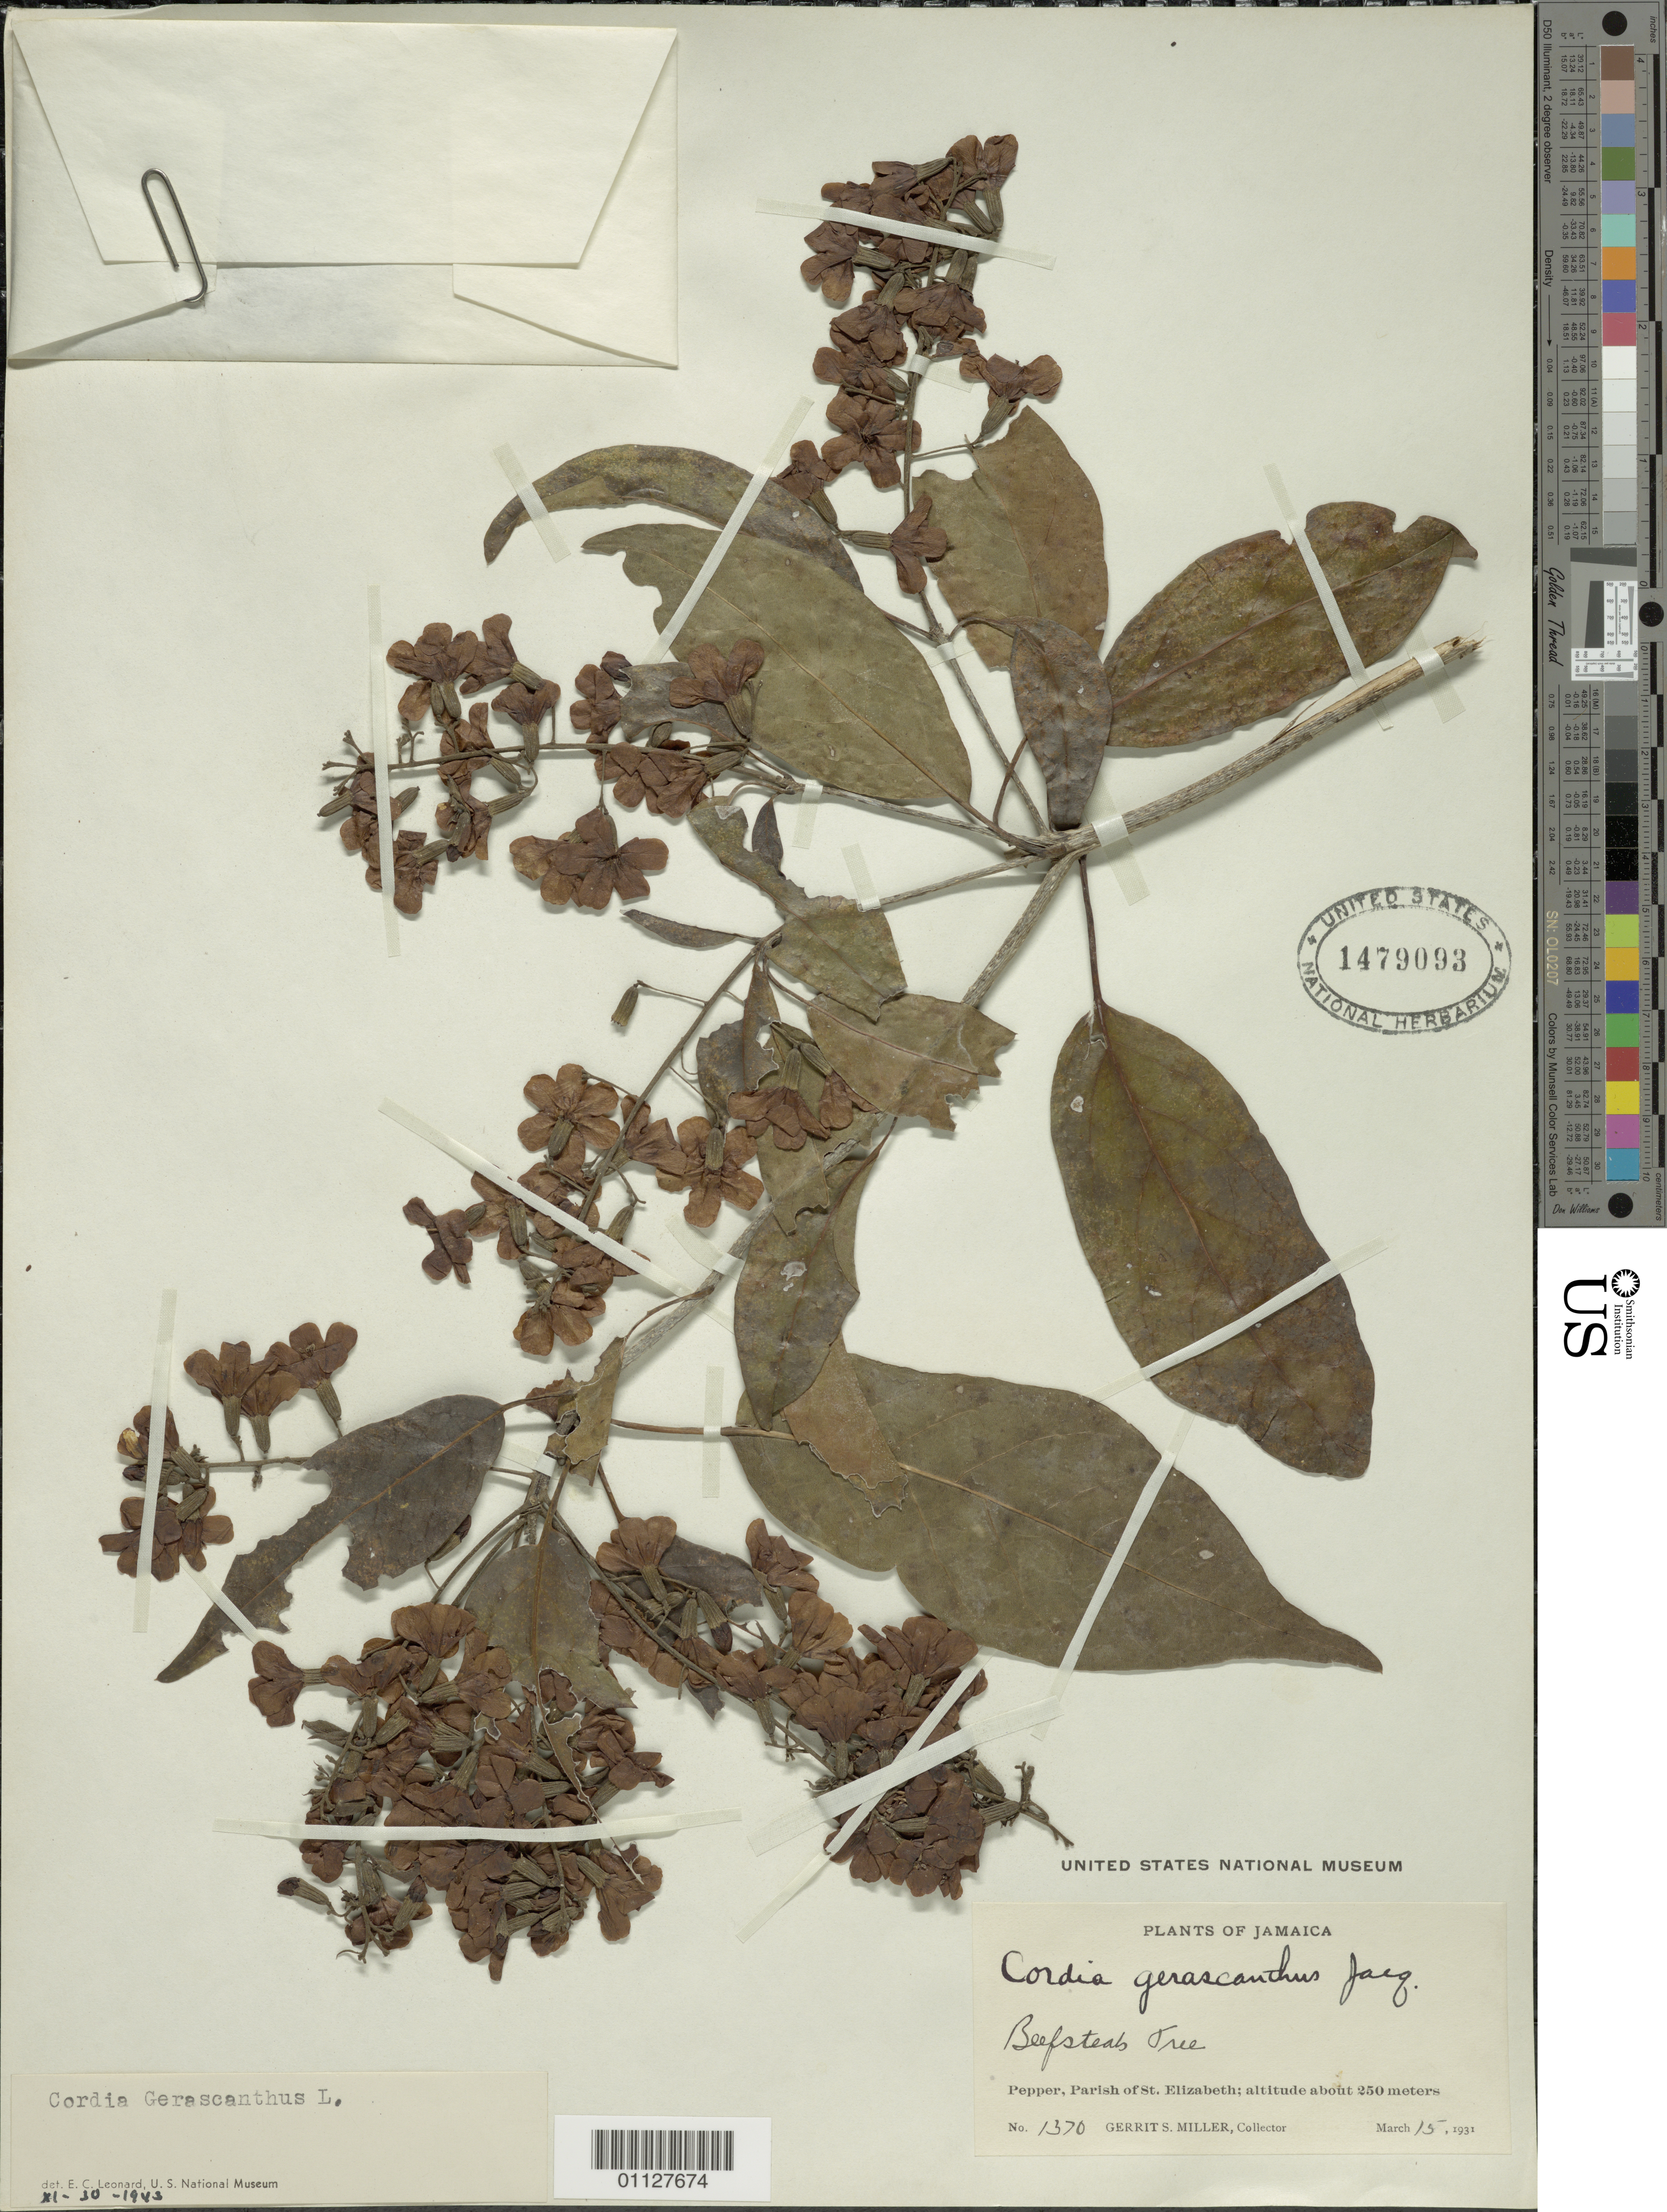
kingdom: Plantae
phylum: Tracheophyta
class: Magnoliopsida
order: Boraginales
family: Cordiaceae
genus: Cordia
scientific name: Cordia gerascanthus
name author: L.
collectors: G. S. Miller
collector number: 1370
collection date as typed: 15 Mar 1931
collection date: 1931-03-15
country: Jamaica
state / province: Saint Elizabeth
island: Jamaica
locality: Beefsteab Tree. Pepper.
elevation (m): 250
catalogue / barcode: US 1479093